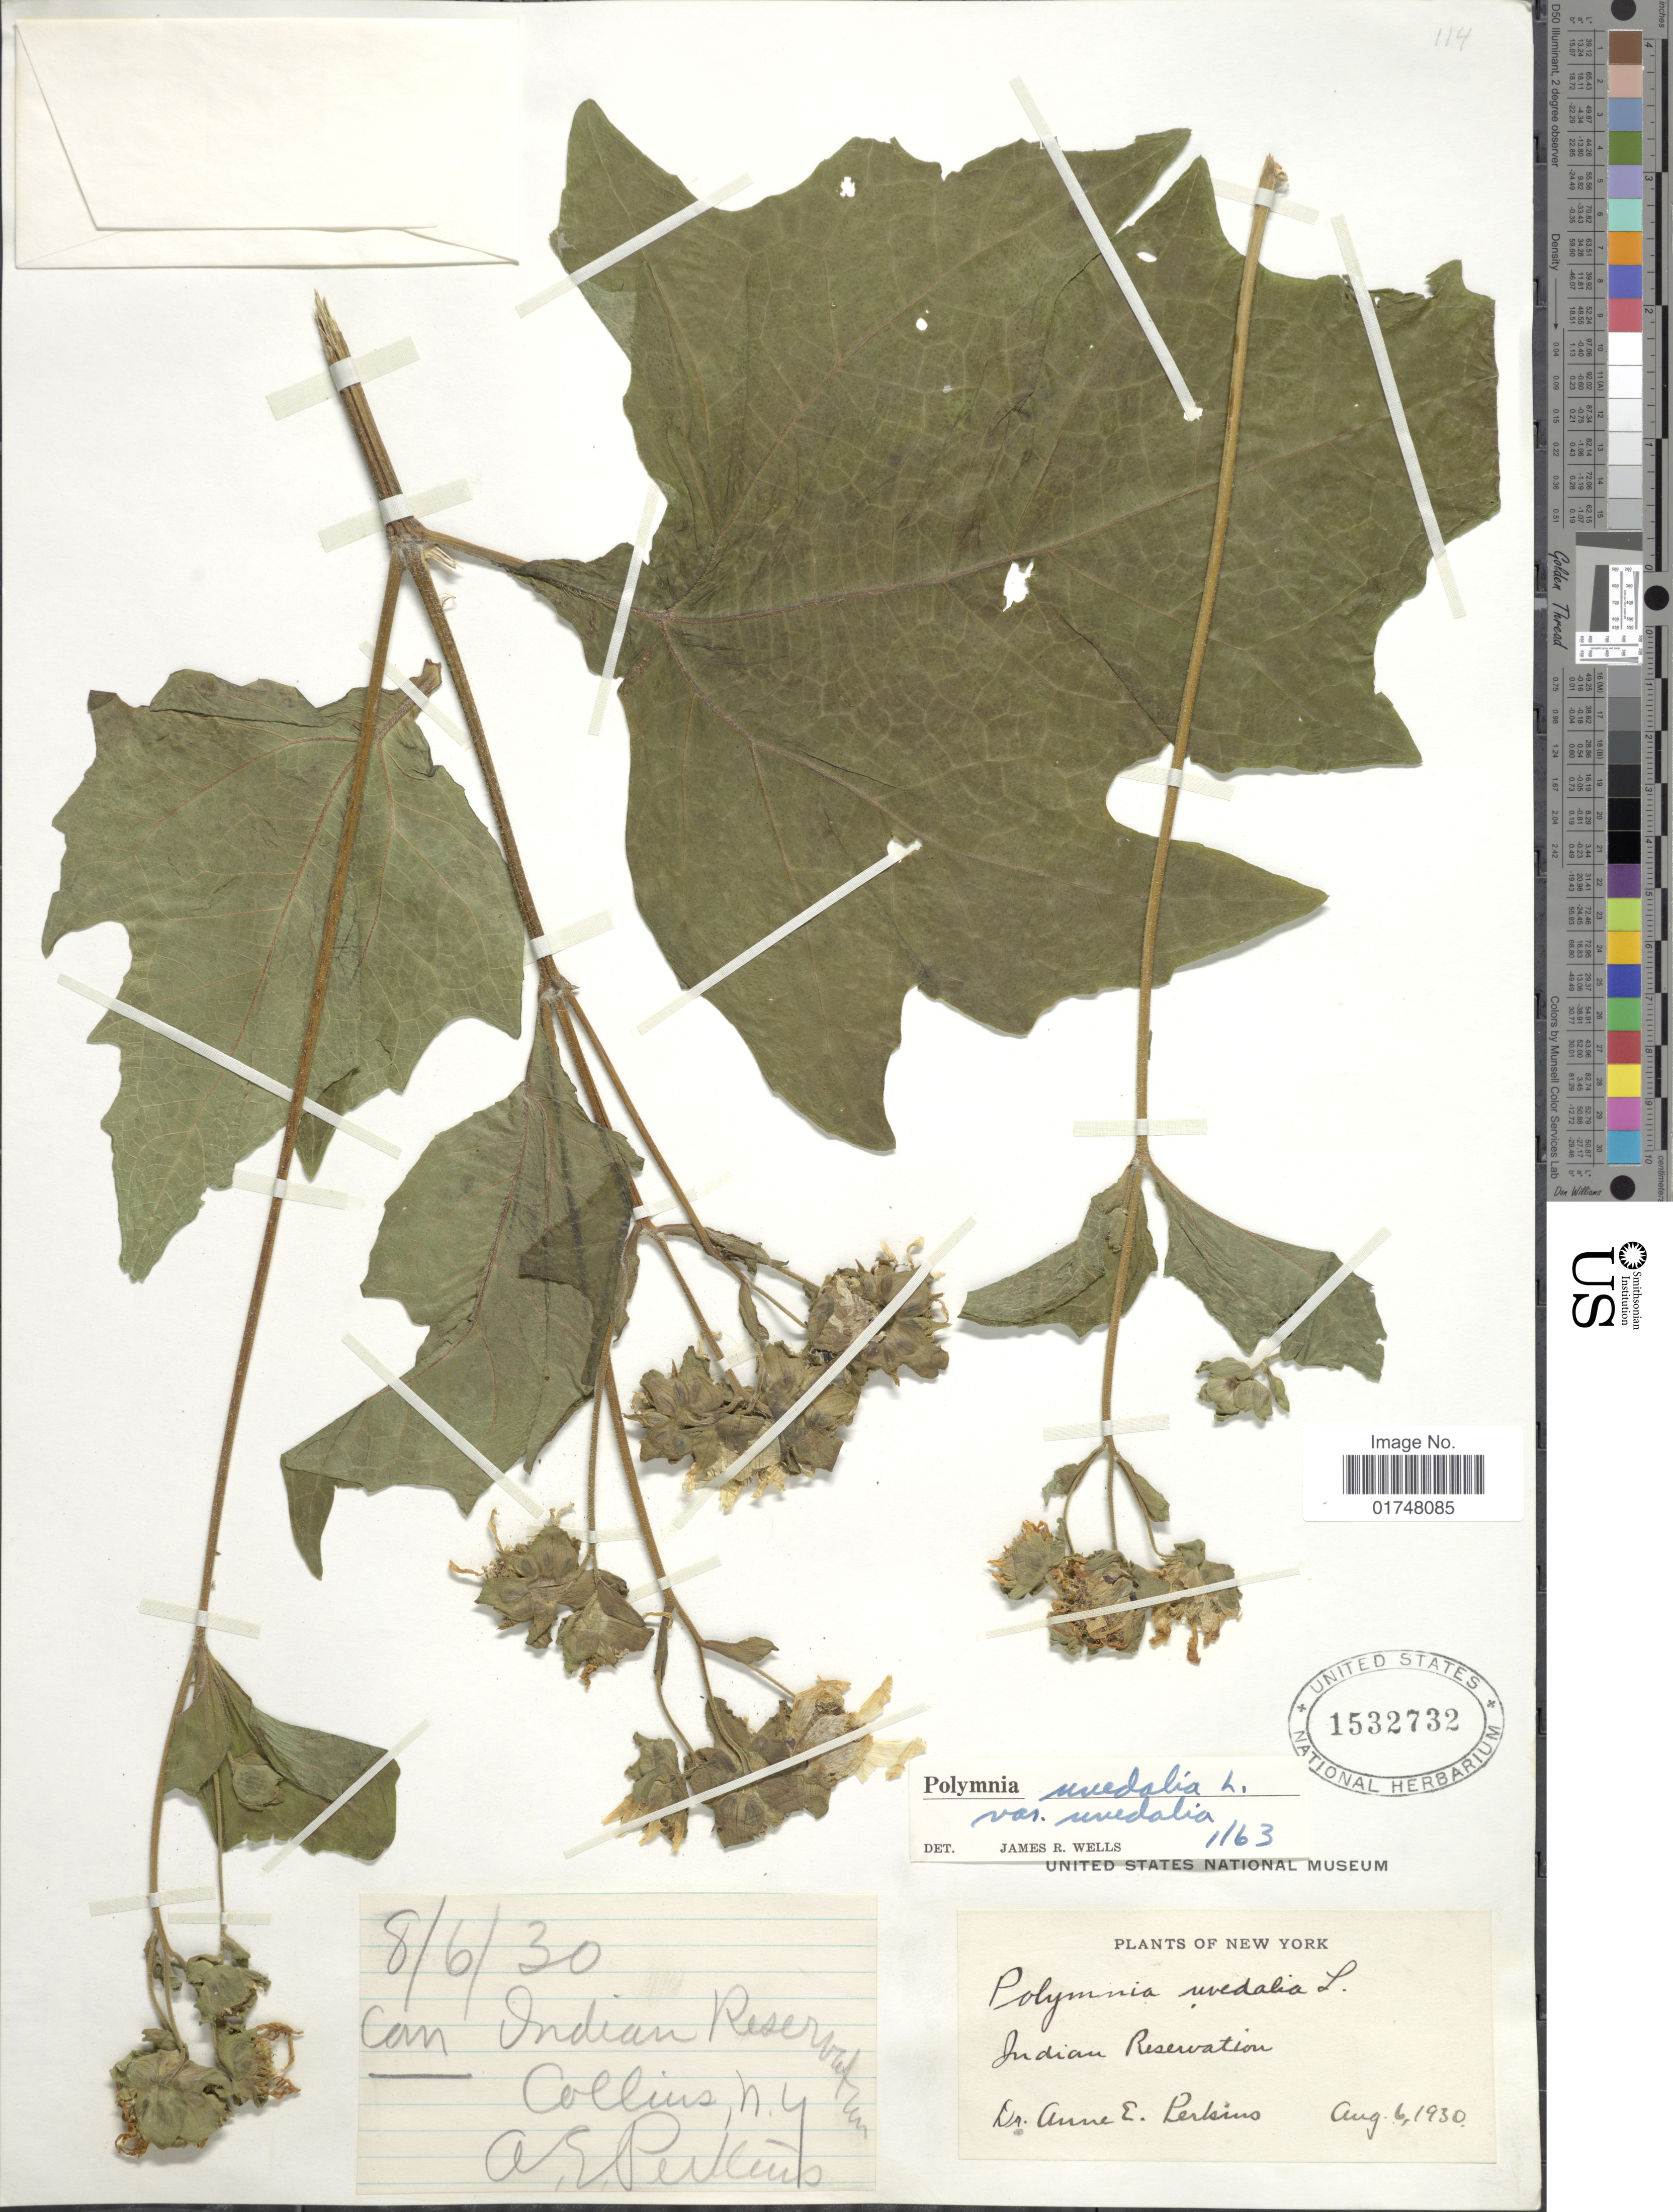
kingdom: Plantae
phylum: Tracheophyta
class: Magnoliopsida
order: Asterales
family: Asteraceae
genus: Smallanthus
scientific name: Smallanthus uvedalia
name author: (L.) Mack. ex Mack.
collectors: A. E. Perkins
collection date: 1930-08-06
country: United States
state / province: New York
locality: Indian Reservation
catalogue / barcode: US 1532732